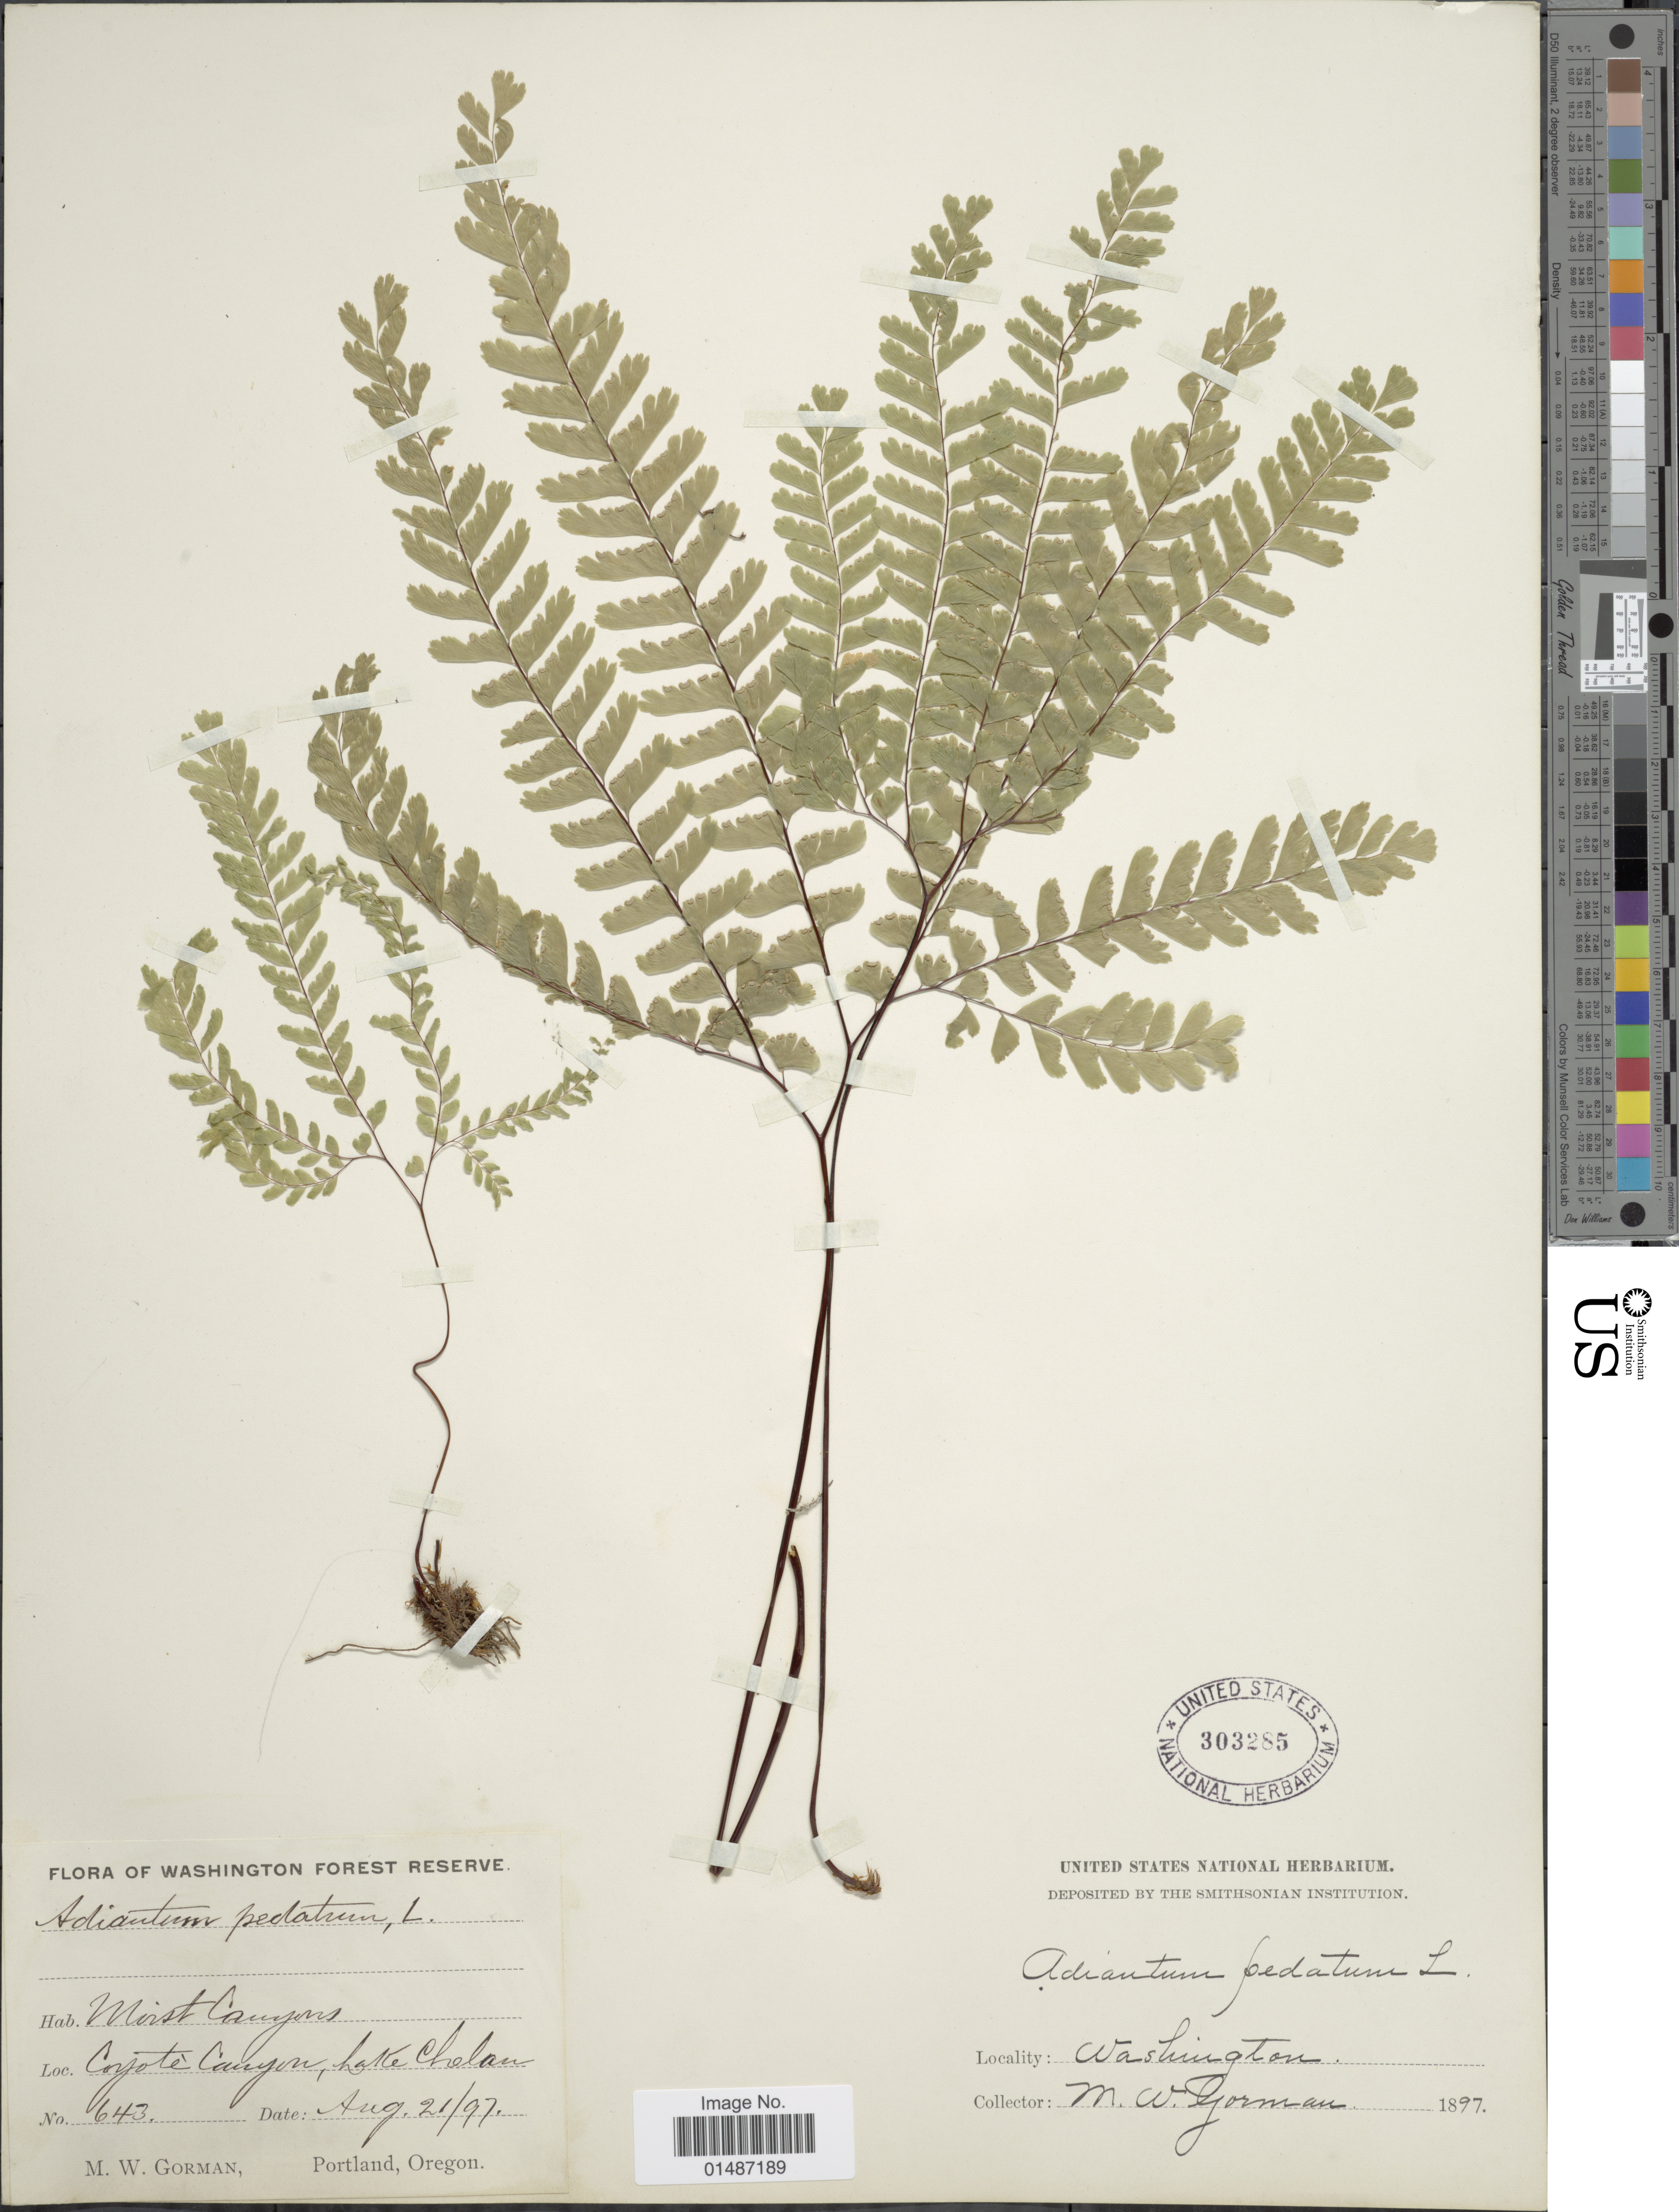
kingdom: Plantae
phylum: Tracheophyta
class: Polypodiopsida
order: Polypodiales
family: Pteridaceae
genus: Adiantum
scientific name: Adiantum pedatum subsp. aleuticum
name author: (Rupr.) Calder & Roy L. Taylor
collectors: M. W. Gorman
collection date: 1897-08-21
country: United States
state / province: Washington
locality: Washington Forest Reserve. Coyote Canyon, Lake Chelan.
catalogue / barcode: US 303285